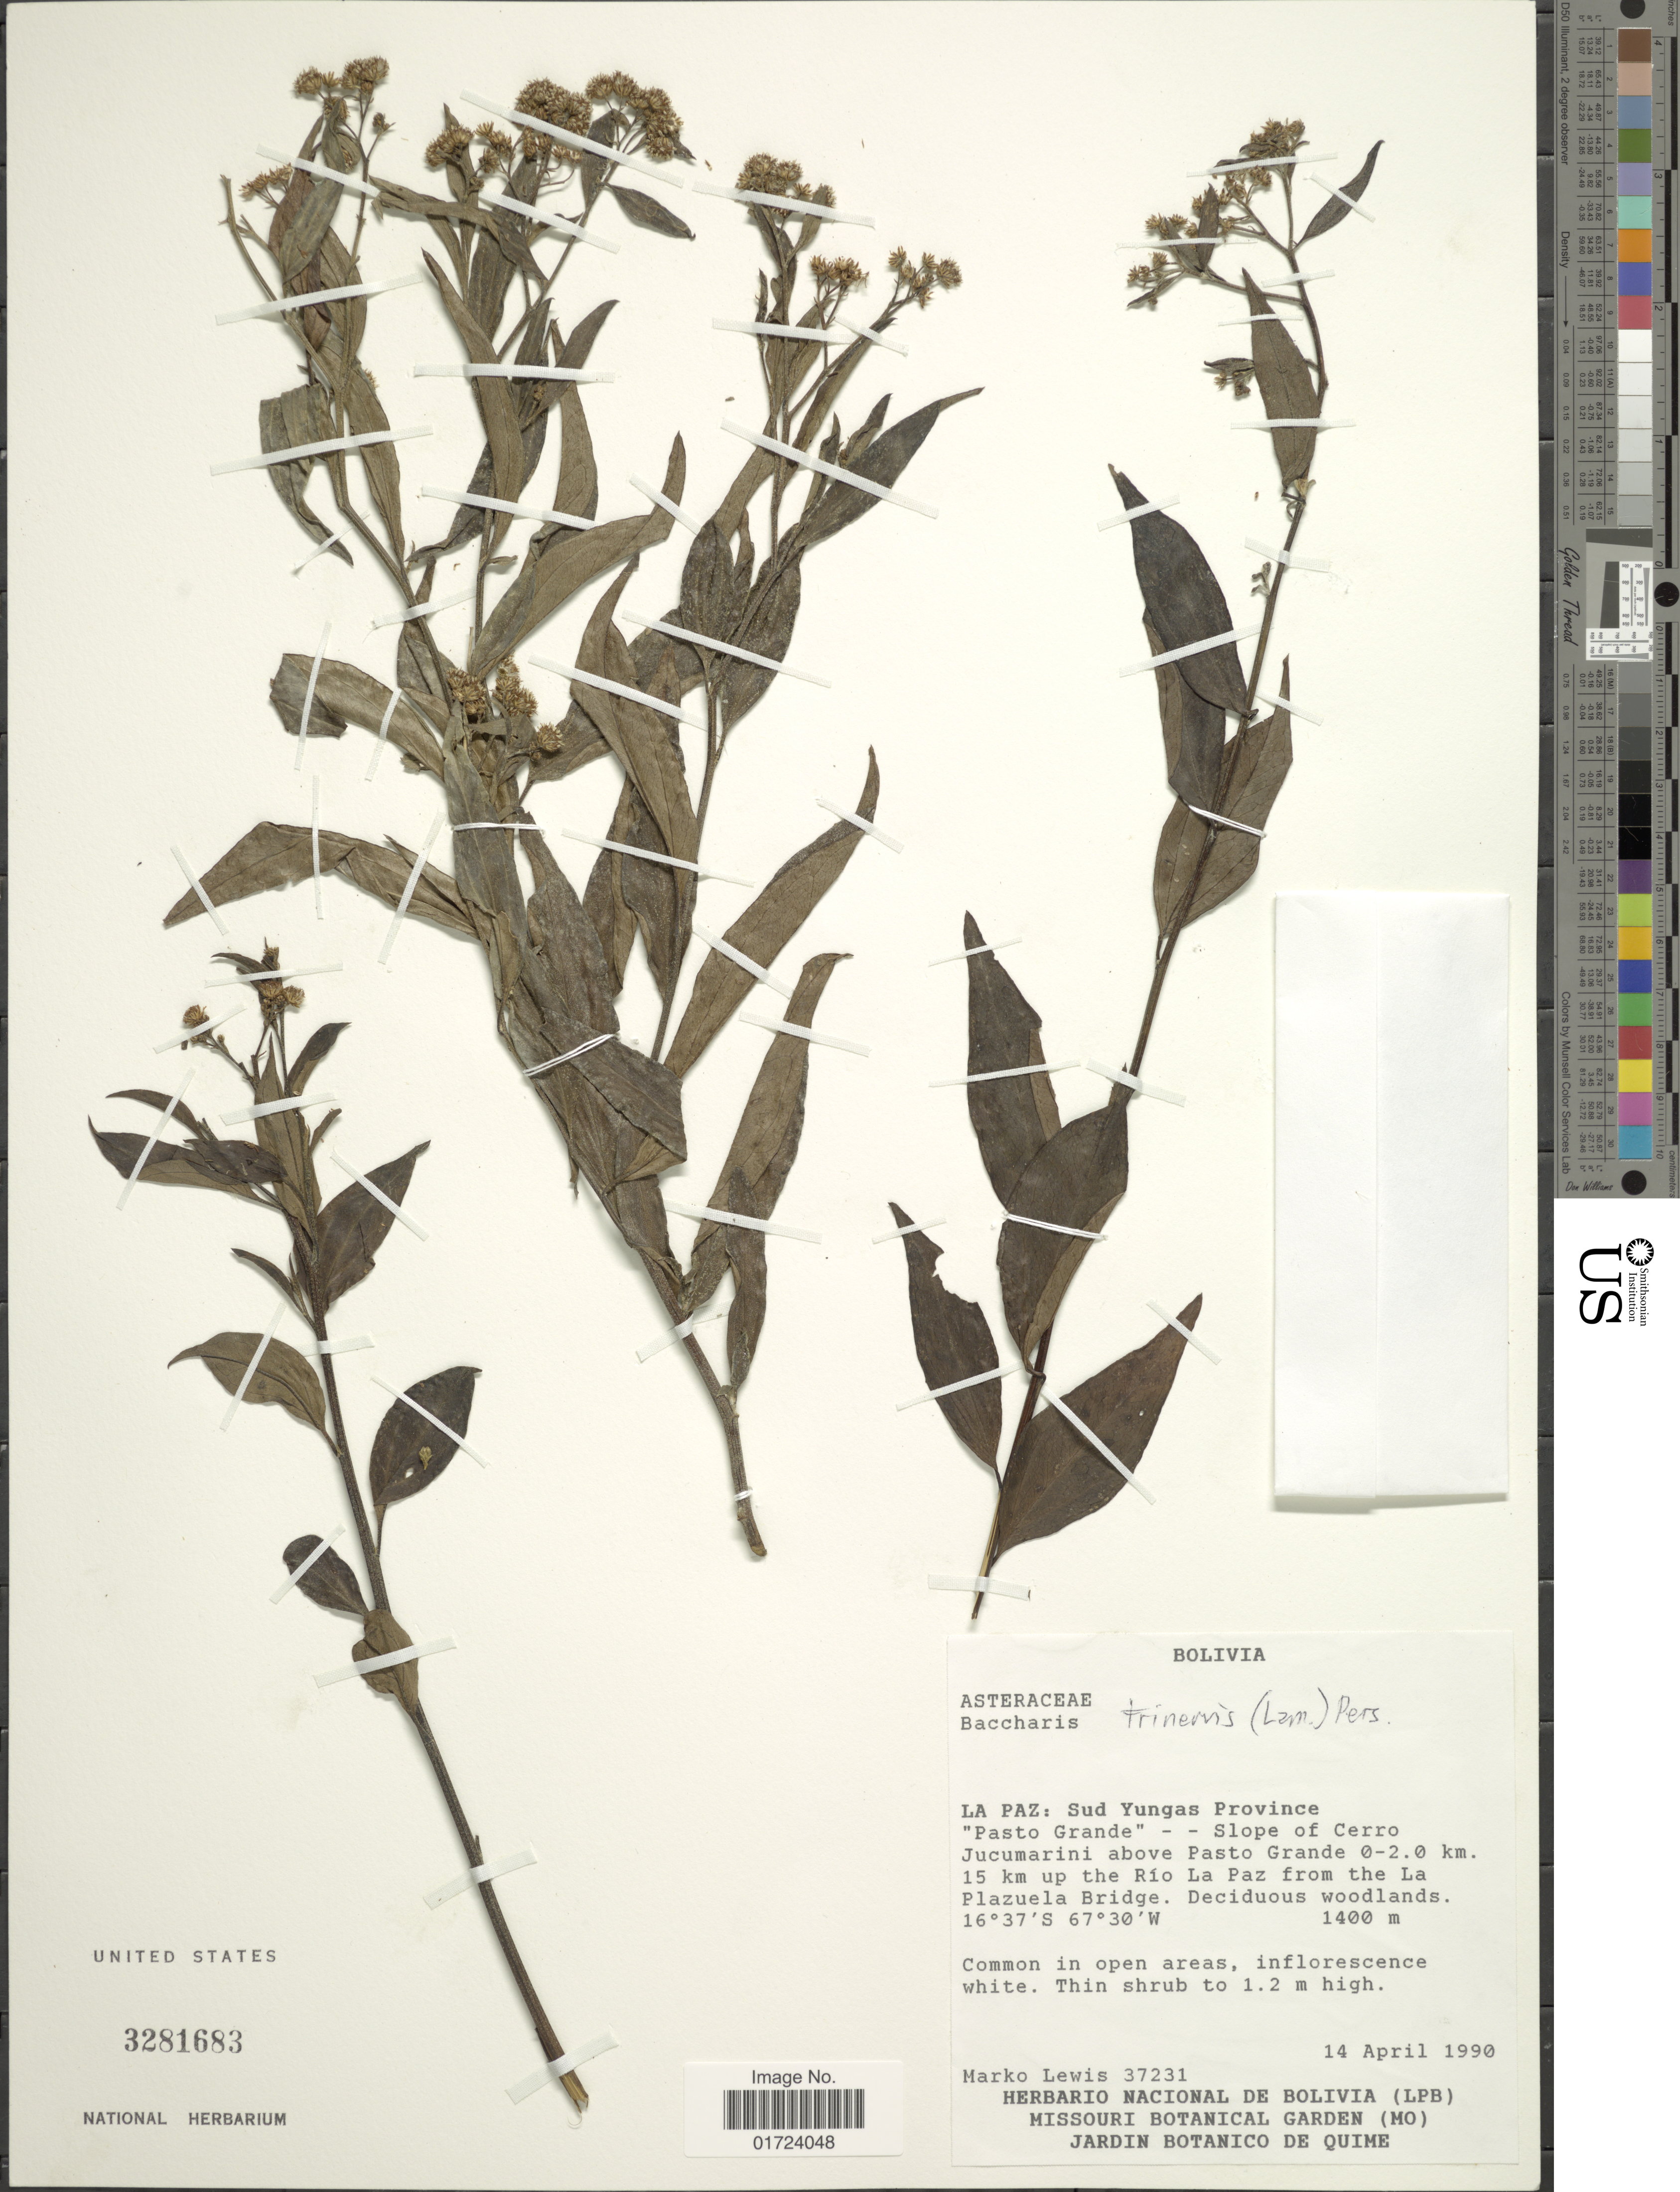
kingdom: Plantae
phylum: Tracheophyta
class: Magnoliopsida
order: Asterales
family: Asteraceae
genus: Baccharis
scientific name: Baccharis trinervis var. rhexioides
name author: (Kunth) Baker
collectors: M. A. Lewis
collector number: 37231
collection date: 1990-04-14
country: Bolivia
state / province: La Paz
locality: La Paz: Sud Yungas Province "Pasto Grande" - - Slope of Cerro Jucumarini above Pasto Grande 0-0.2 km. 15 km up the Rio La Paz from the La Plazuela Bridge.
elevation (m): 1400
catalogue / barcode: US 3281683